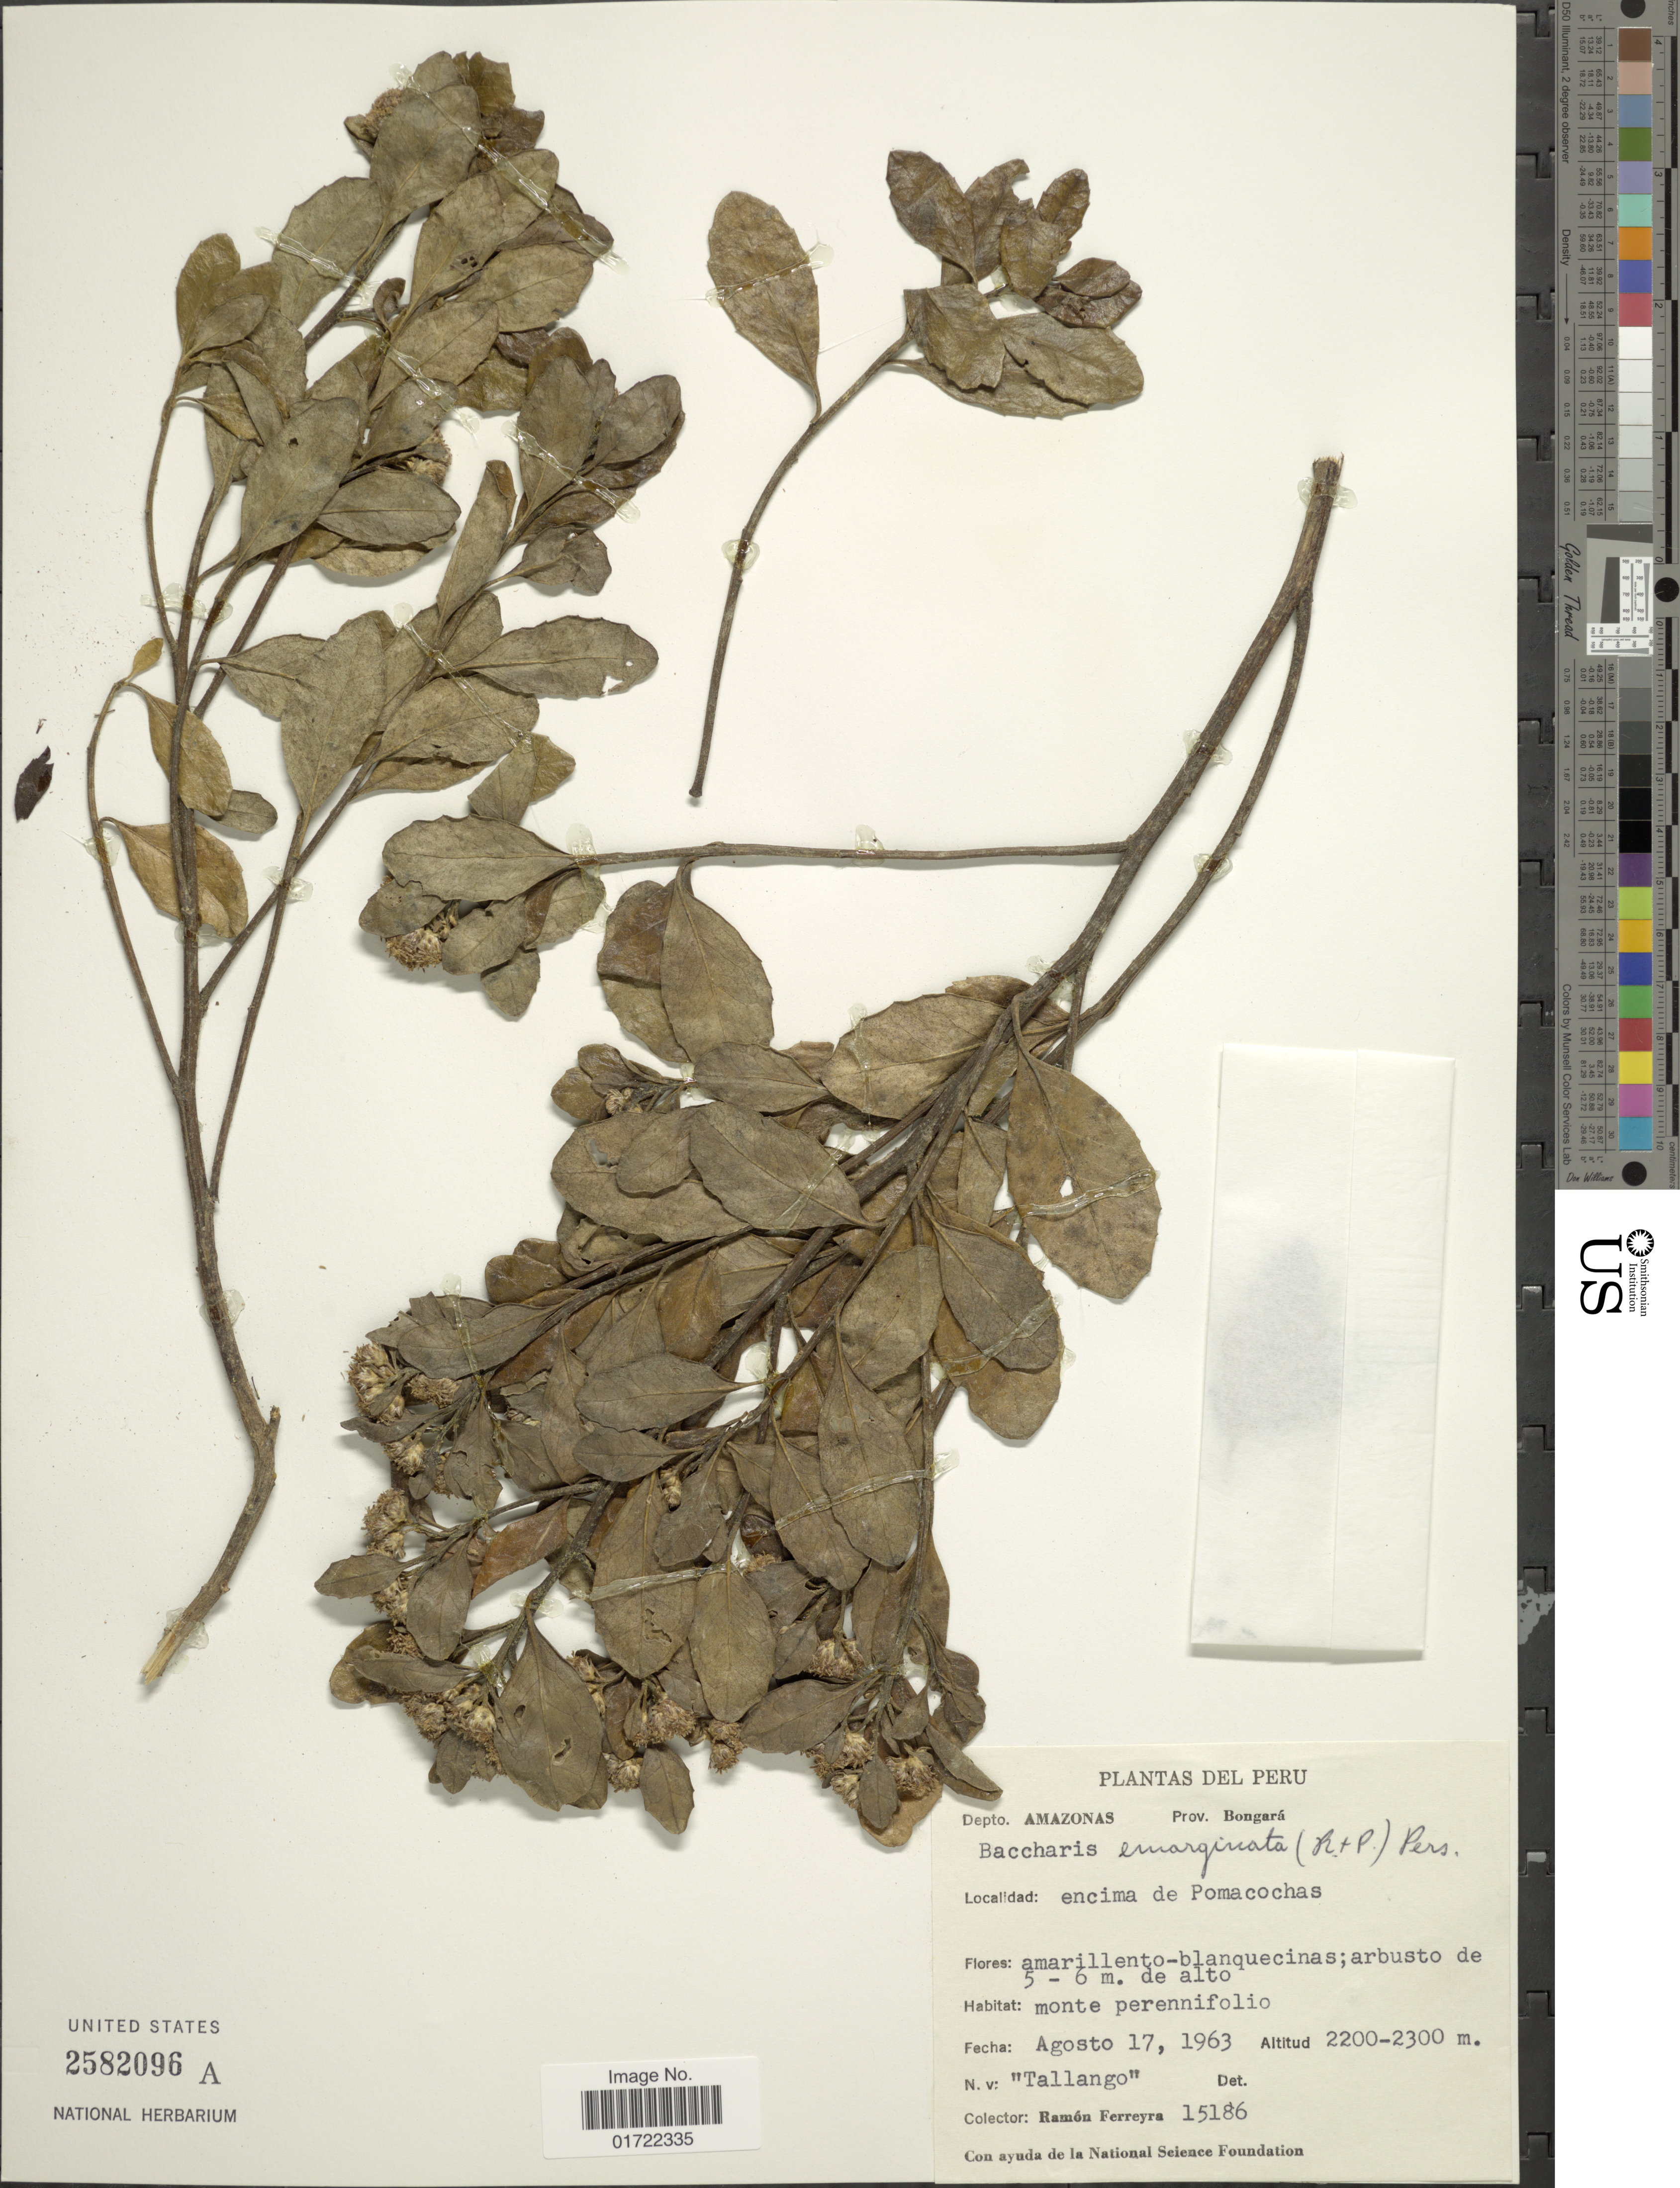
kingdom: Plantae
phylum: Tracheophyta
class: Magnoliopsida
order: Asterales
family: Asteraceae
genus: Baccharis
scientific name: Baccharis emarginata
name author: (Ruiz & Pav.) Pers.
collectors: R. A. Ferreyra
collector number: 15186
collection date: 1963-08-17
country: Peru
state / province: Amazonas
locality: Prov. Bongara, encima de Pomacochas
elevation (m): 2200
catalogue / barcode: US 2582096A